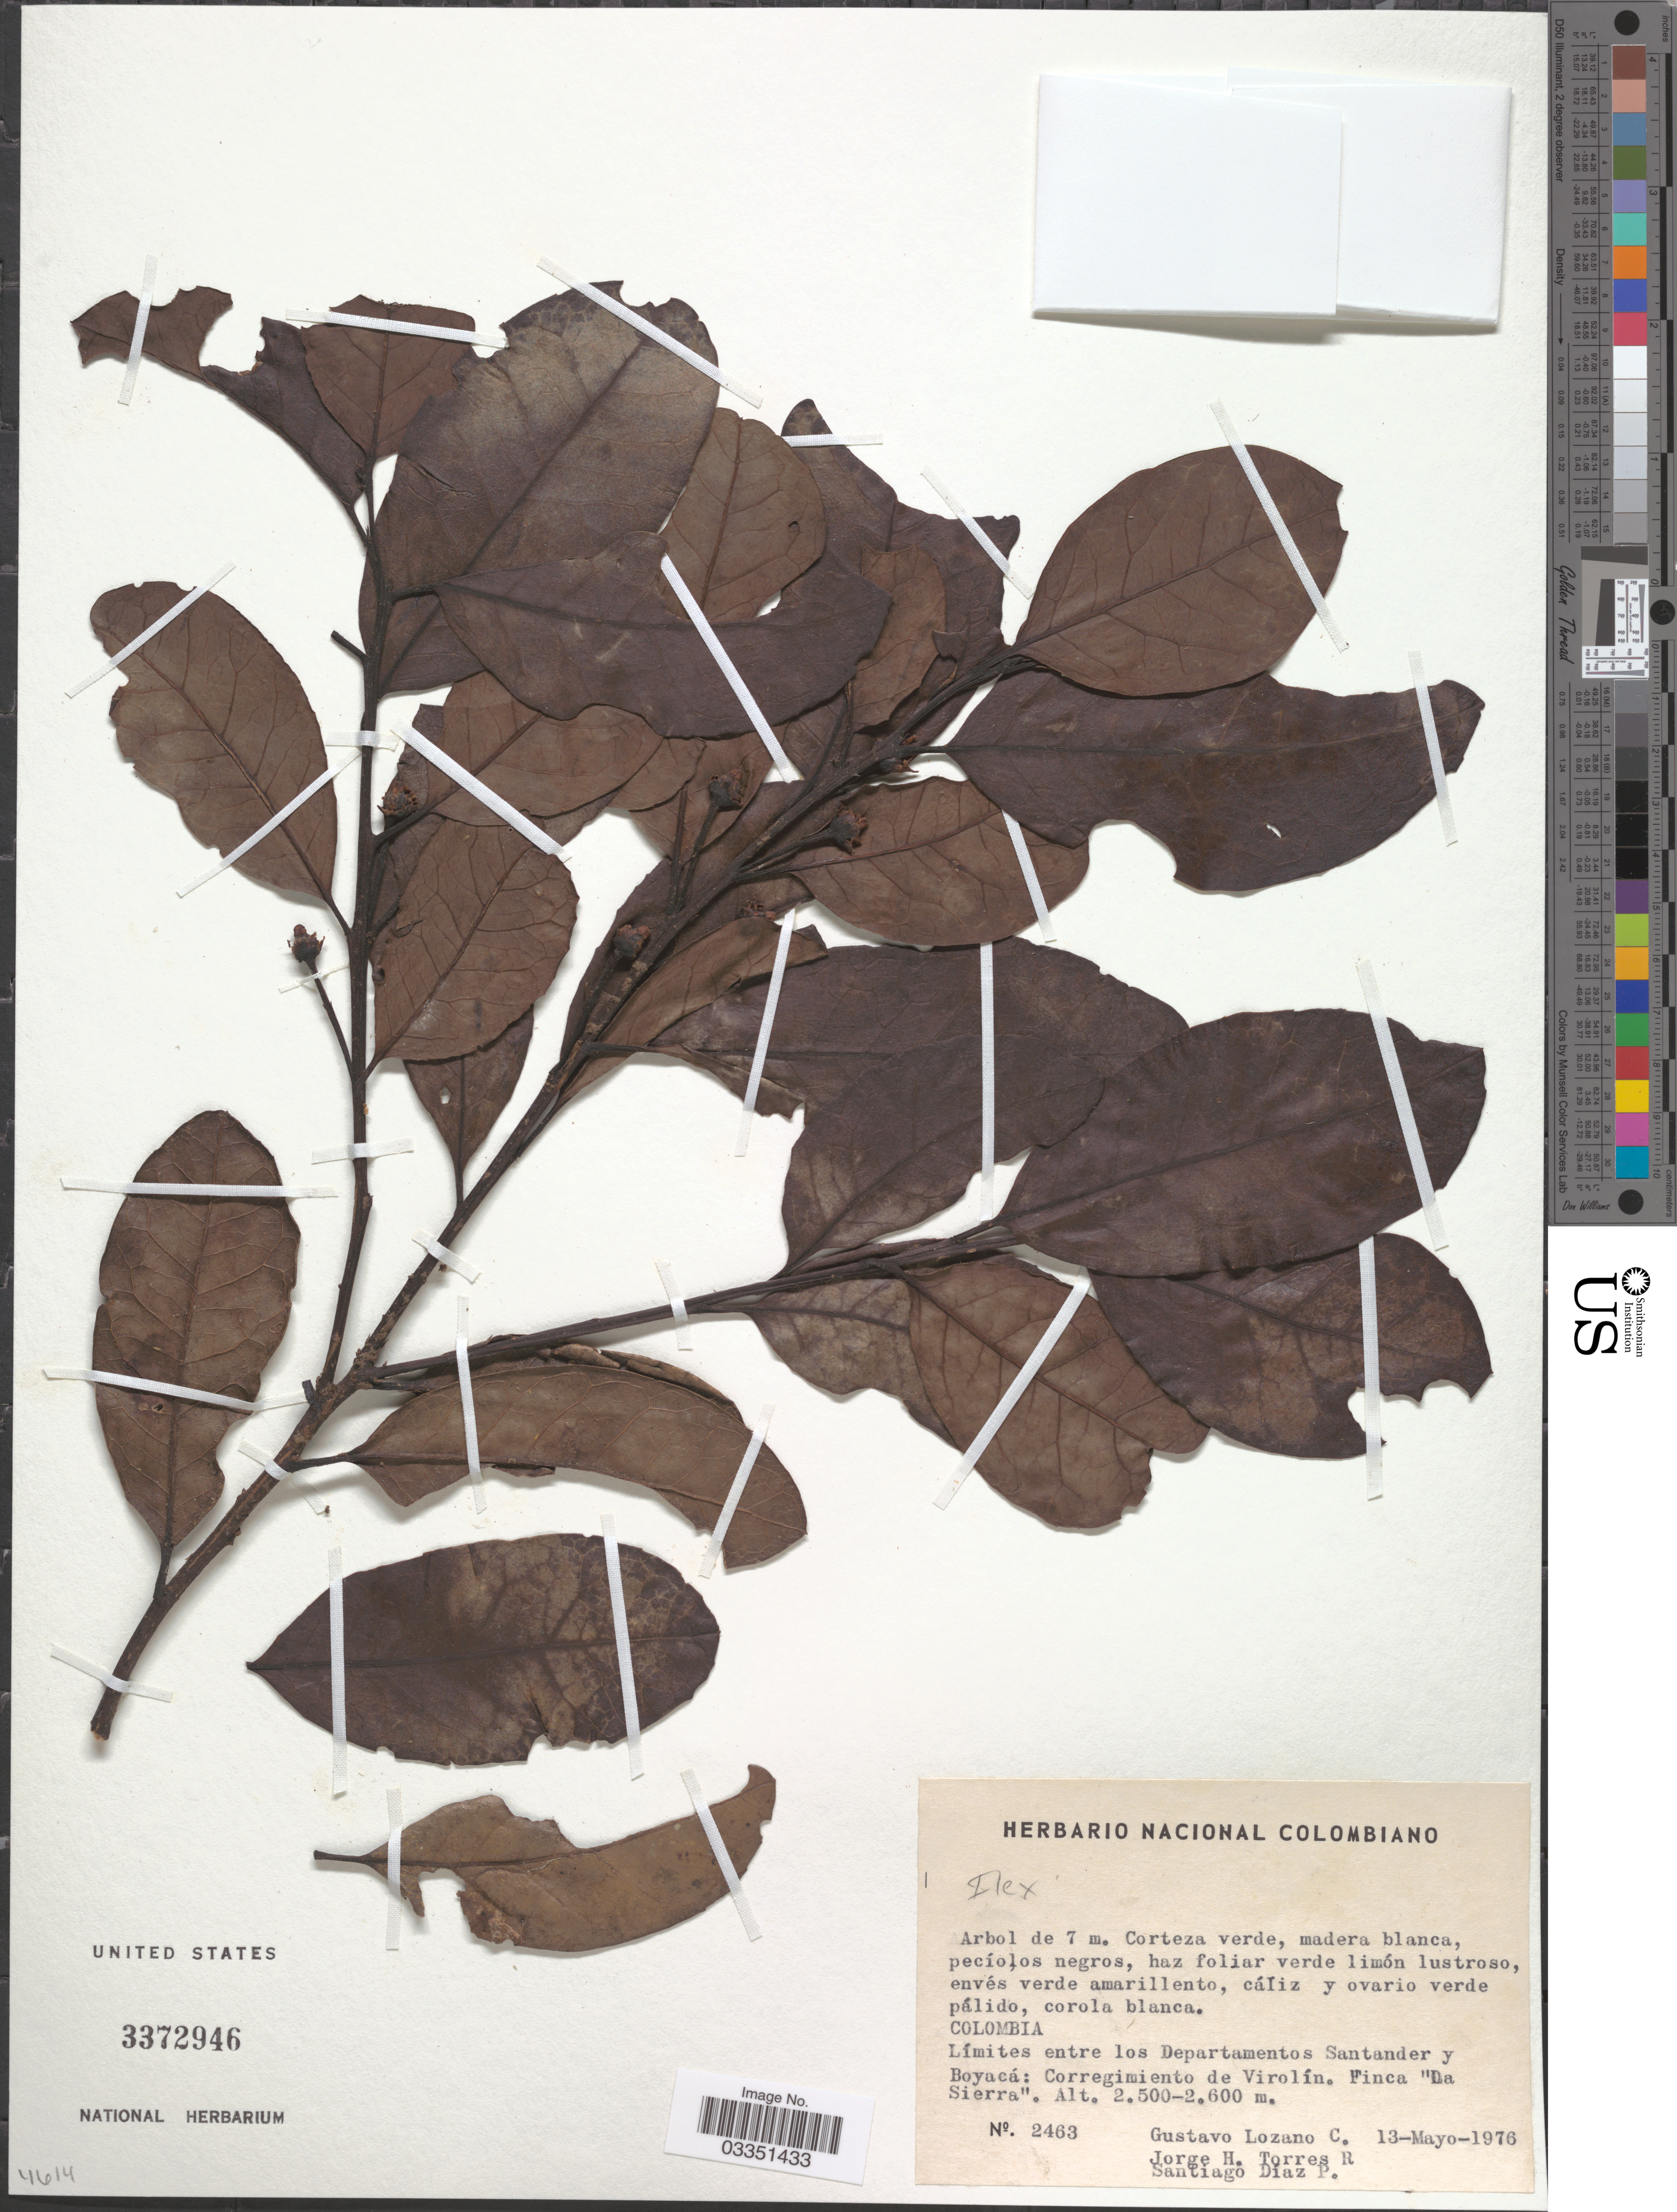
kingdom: Plantae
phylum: Tracheophyta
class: Magnoliopsida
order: Aquifoliales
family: Aquifoliaceae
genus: Ilex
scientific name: Ilex sp.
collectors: G. Lozano-Contreras, H. Jorge, R. Torres & S. Diaz P.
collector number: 2463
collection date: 1976-05-13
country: Colombia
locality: Límites entre los Departamentos Santander y Boyacá: Corregimiento de Virolín. Finca "La Sierra".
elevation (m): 2500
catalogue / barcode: US 3372946